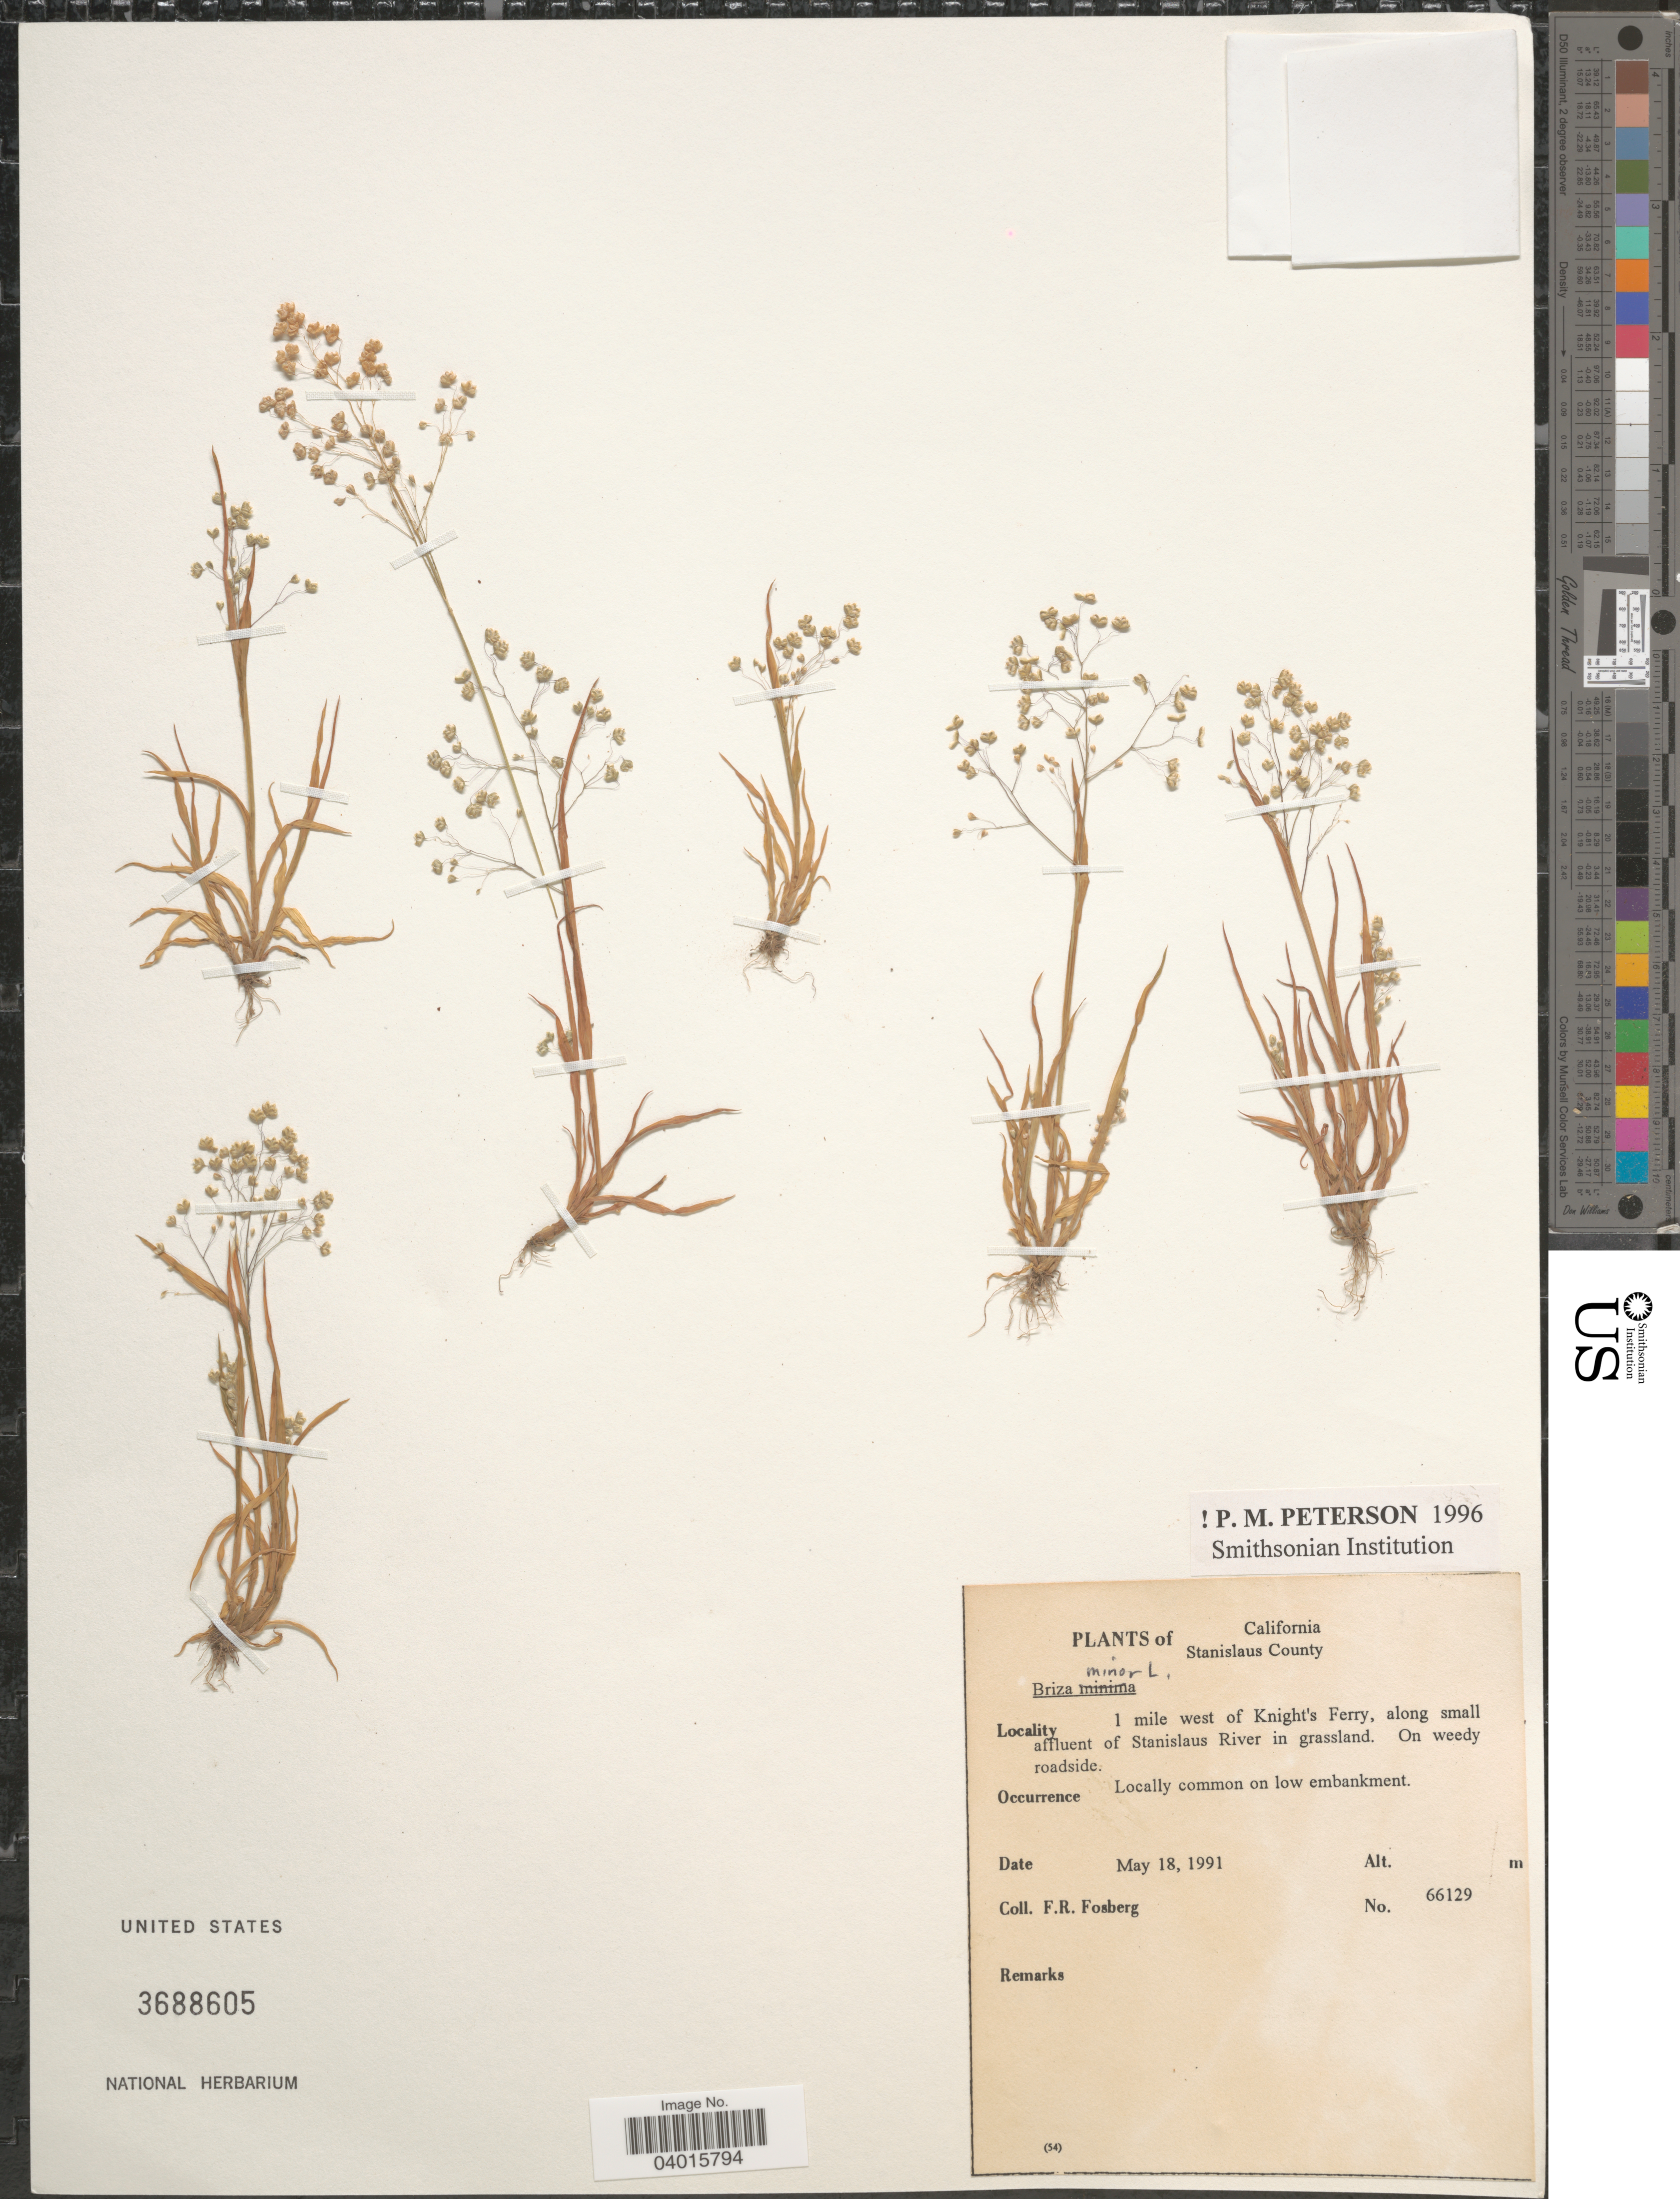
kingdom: Plantae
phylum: Tracheophyta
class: Liliopsida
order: Poales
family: Poaceae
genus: Briza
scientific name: Briza minor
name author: L.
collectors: F. R. Fosberg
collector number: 66129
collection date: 1991-05-18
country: United States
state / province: California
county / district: Stanislaus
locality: Stanislaus County. 1 mile west of Knight's Ferry, along small affluent of Stanislaus River in grassland.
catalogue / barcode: US 3688605